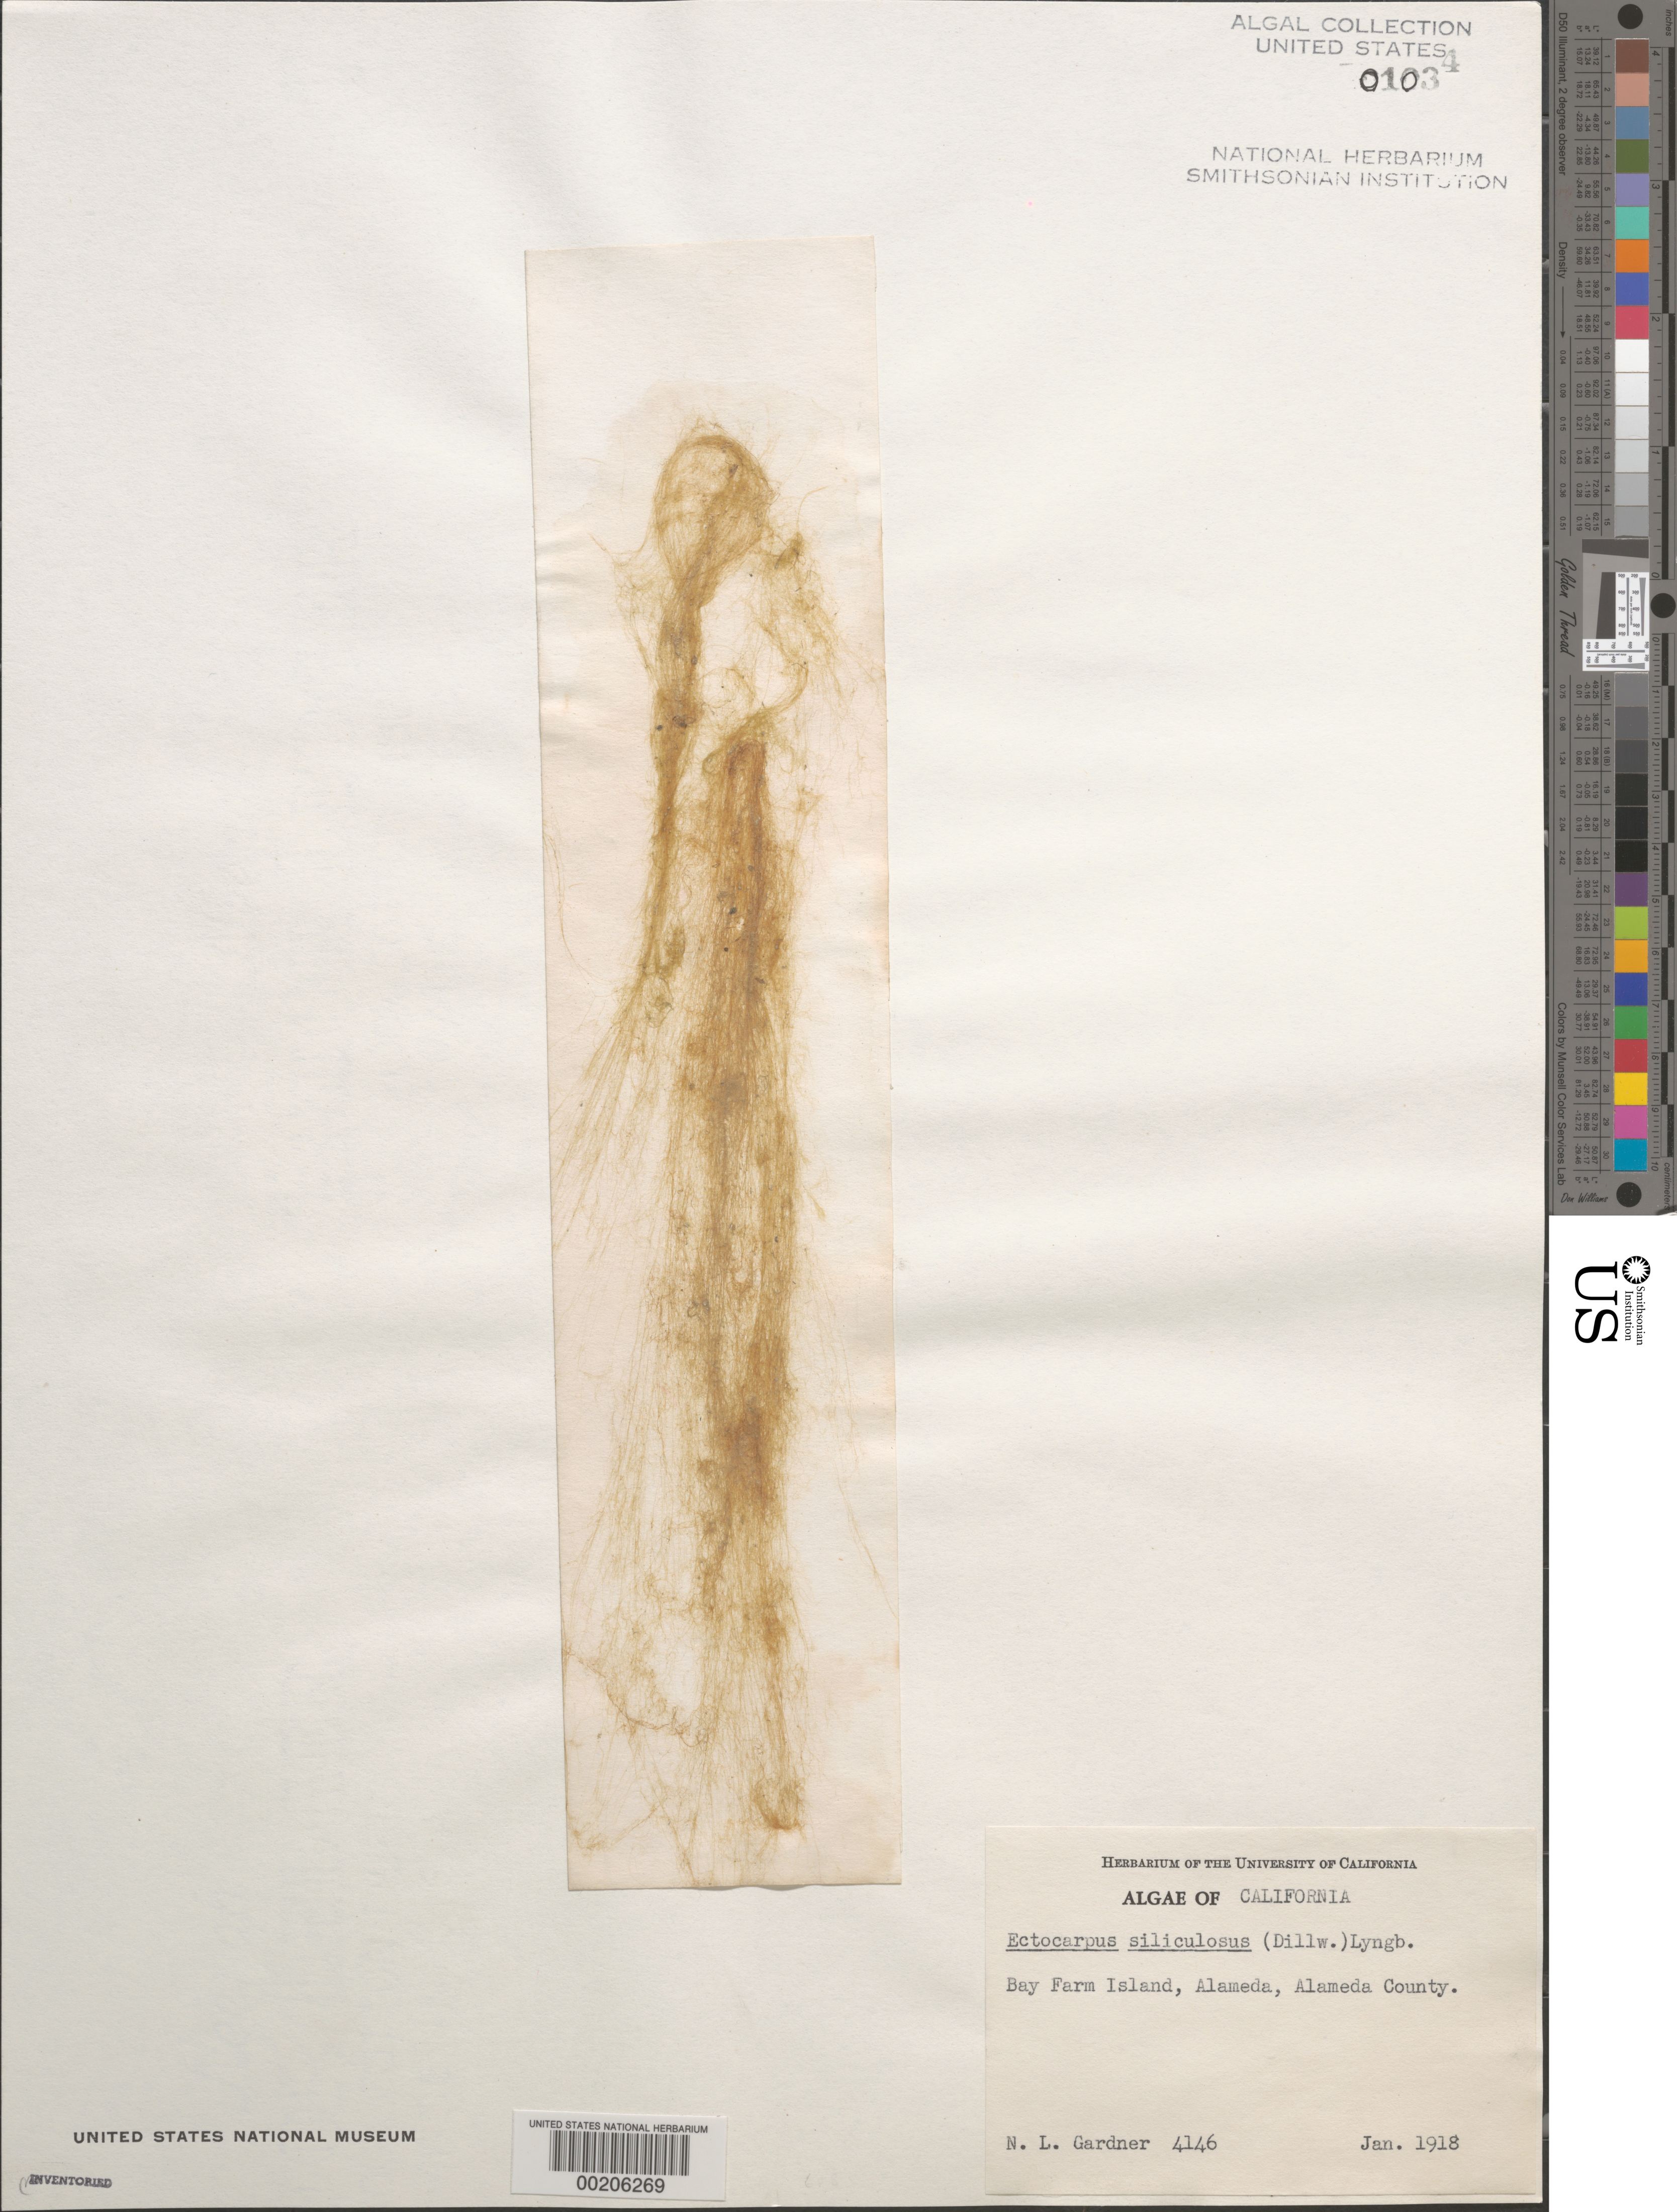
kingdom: Chromista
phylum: Ochrophyta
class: Phaeophyceae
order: Ectocarpales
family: Ectocarpaceae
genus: Ectocarpus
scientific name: Ectocarpus siliculosus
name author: (Dillwyn) Lyngbye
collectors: N. Gardner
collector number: NLG 4146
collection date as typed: Jan 1918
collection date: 1918-01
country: United States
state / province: California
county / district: Alameda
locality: Bay Island Farm, Alameda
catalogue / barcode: US 1034